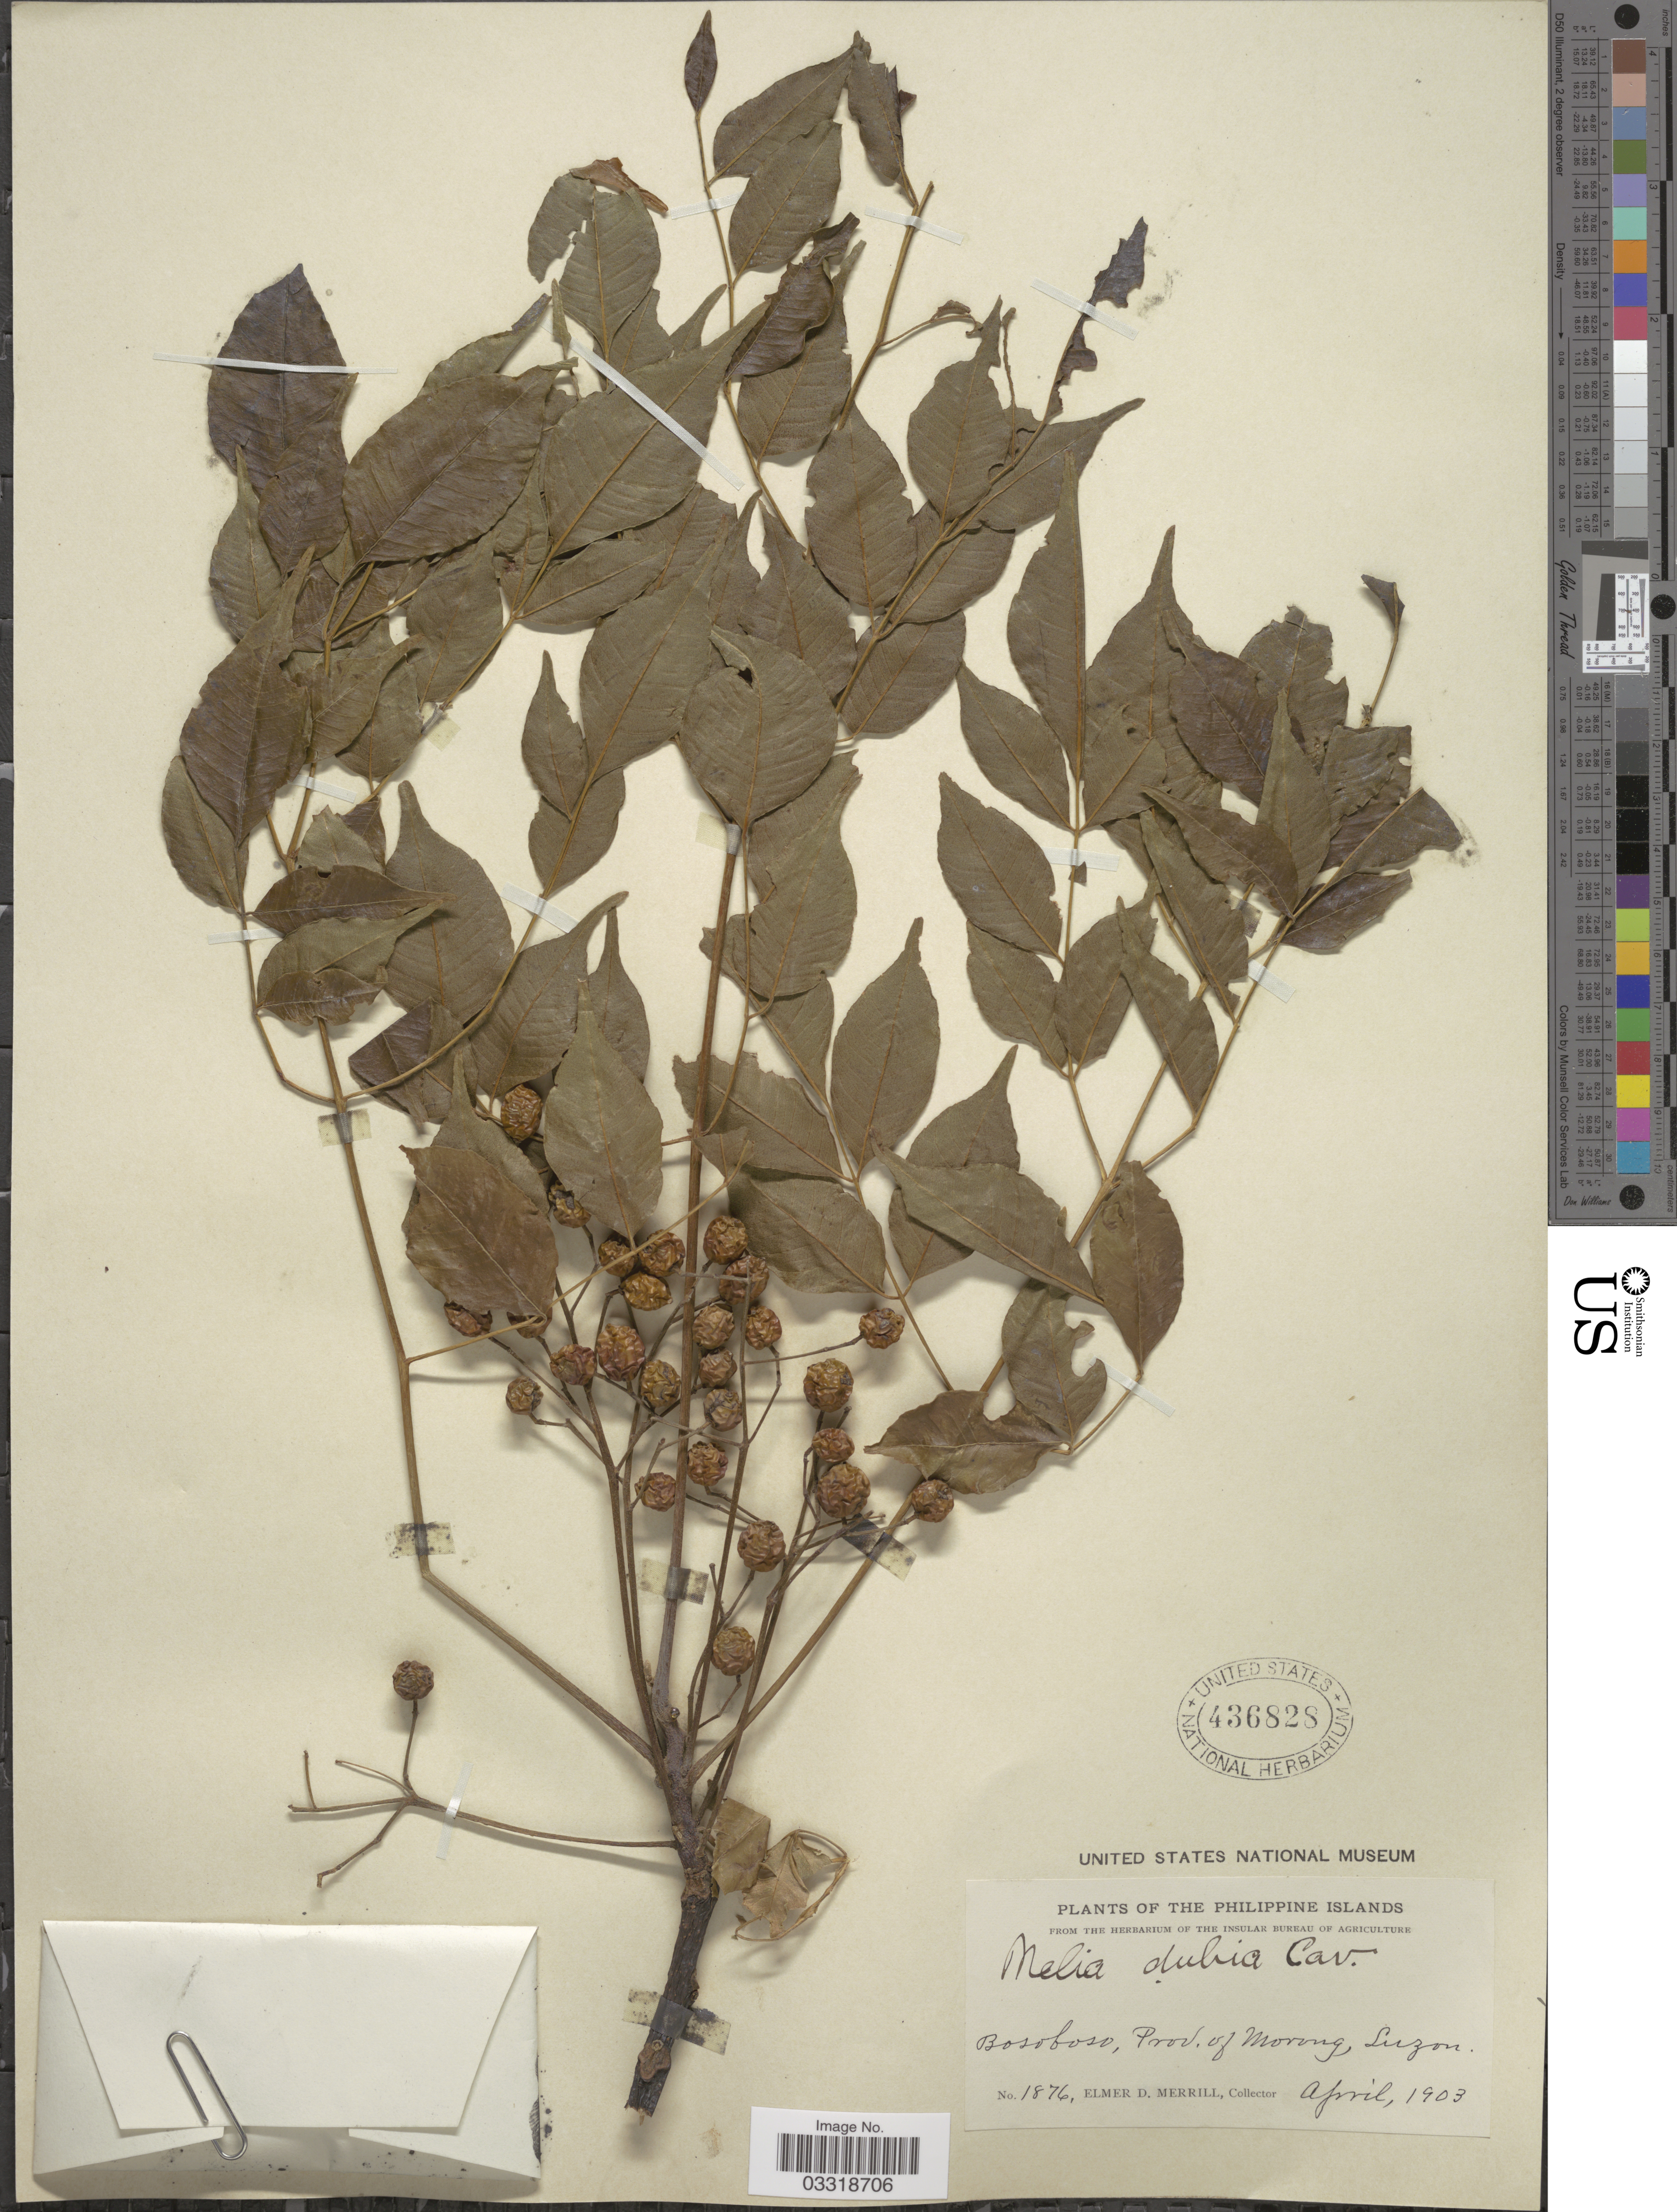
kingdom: Plantae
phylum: Tracheophyta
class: Magnoliopsida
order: Sapindales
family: Meliaceae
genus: Melia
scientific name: Melia dubia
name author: Cav.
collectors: E. D. Merrill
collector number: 1876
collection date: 1903-04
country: Philippines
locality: The Philippine Islands. Bosoboso, Prov. of Morong, Luzon.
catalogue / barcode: US 436828